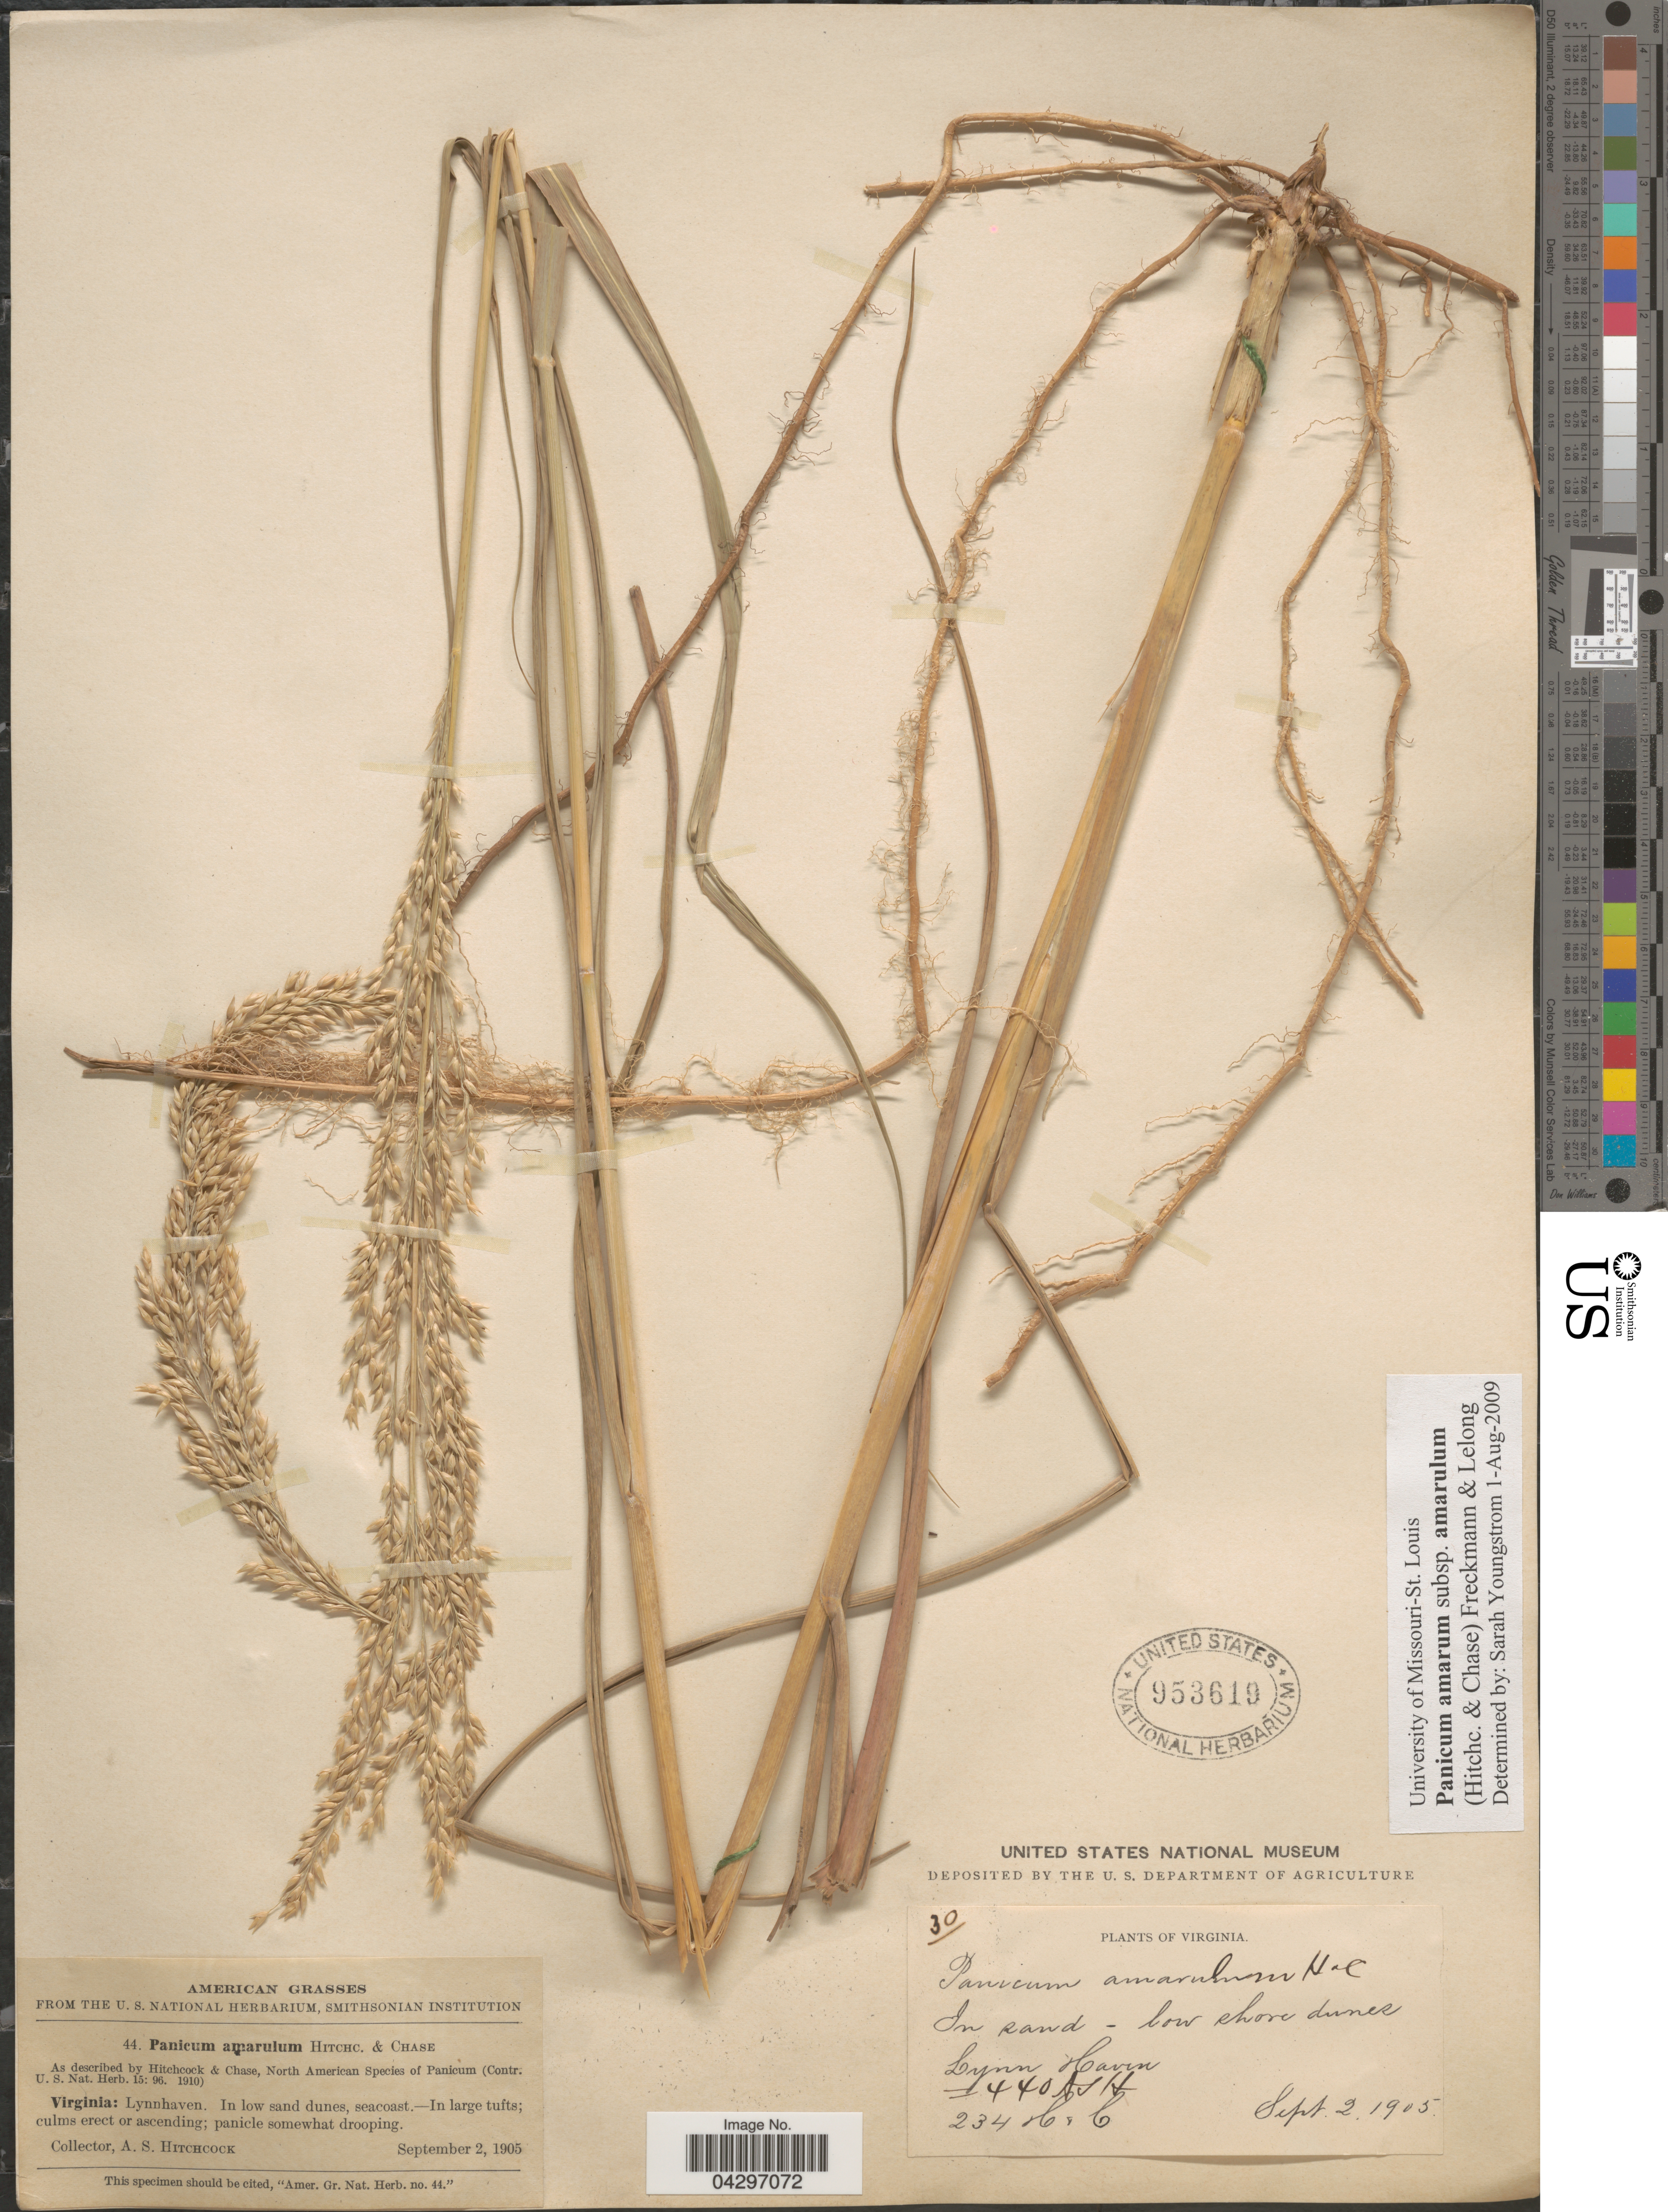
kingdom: Plantae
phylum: Tracheophyta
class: Liliopsida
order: Poales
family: Poaceae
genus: Panicum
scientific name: Panicum amarum var. amarulum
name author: (Hitchc. & Chase) Freckmann & Lelong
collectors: A. S. Hitchcock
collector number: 440/234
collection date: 1905-09-02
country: United States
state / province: Virginia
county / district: City of Virginia Beach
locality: Lynnhaven. In low sand dunes, seacoast.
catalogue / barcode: US 953619